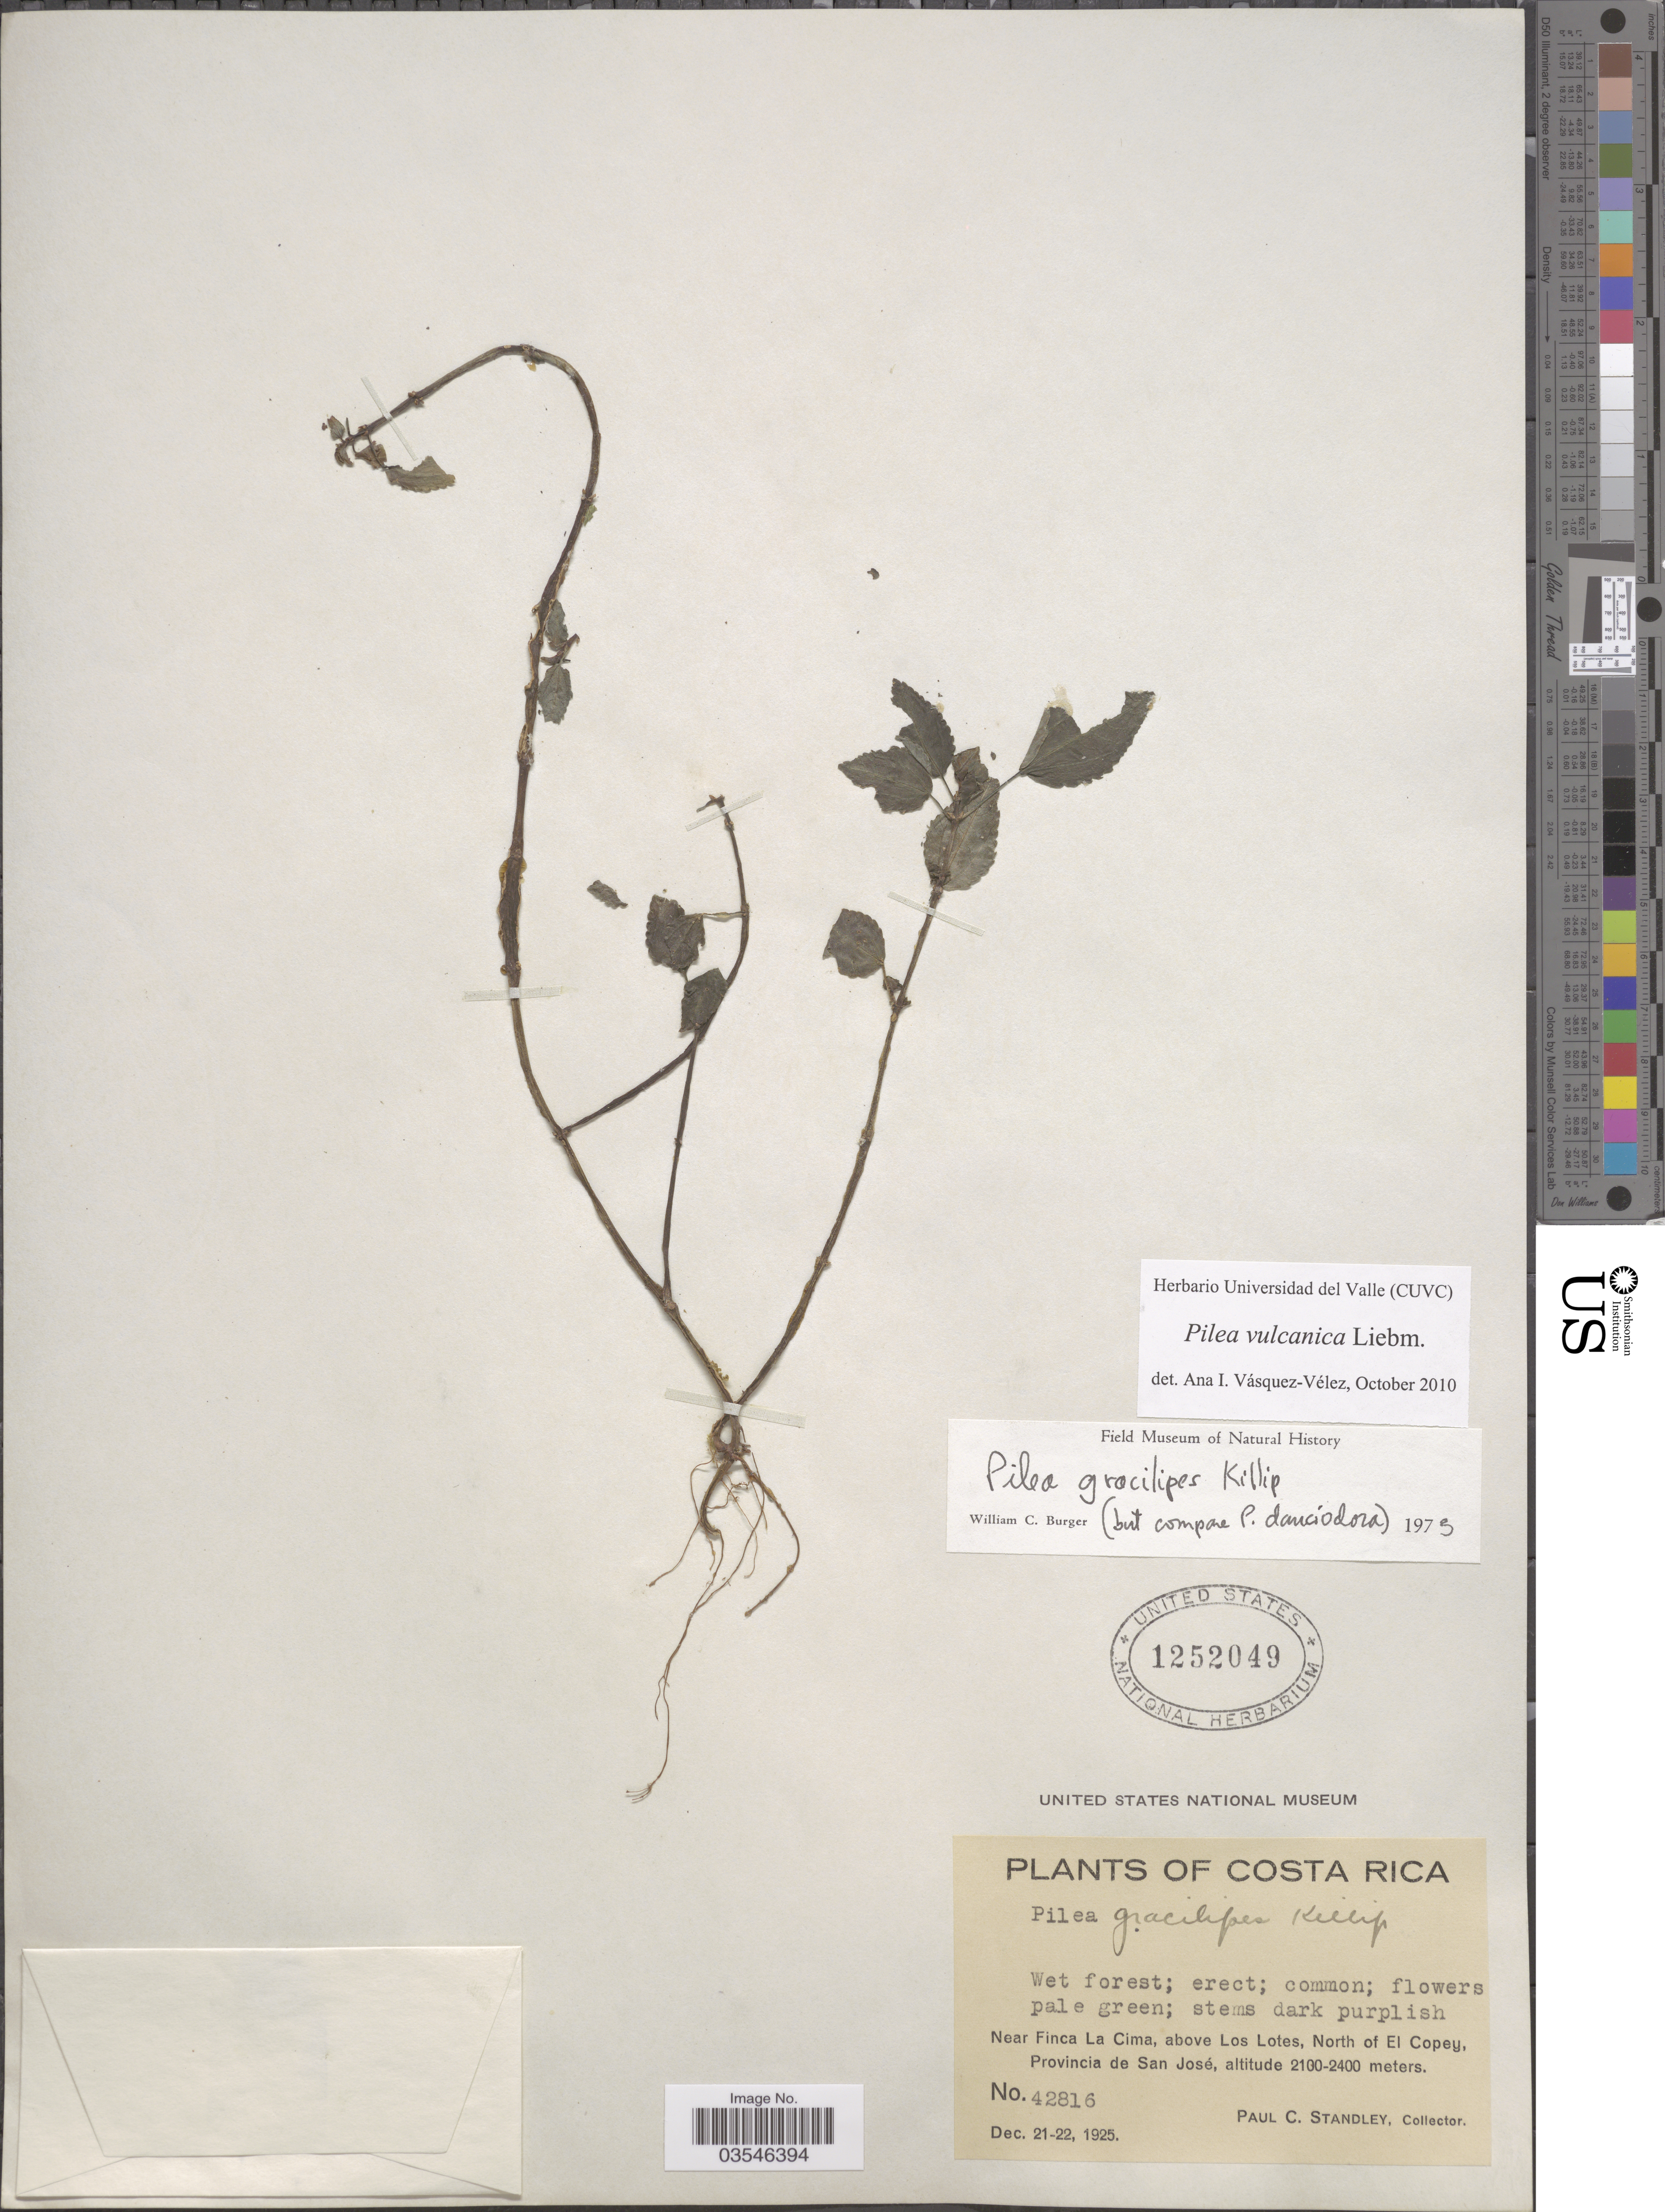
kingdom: Plantae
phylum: Tracheophyta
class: Magnoliopsida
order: Rosales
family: Urticaceae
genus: Pilea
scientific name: Pilea vulcanica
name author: Liebm.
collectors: P. C. Standley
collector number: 42816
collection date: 1925-12-21/1925-12-22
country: Costa Rica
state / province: San José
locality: Near Finca La Cima, above Los Lotes, North of El Copey.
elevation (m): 2100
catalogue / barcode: US 1252049